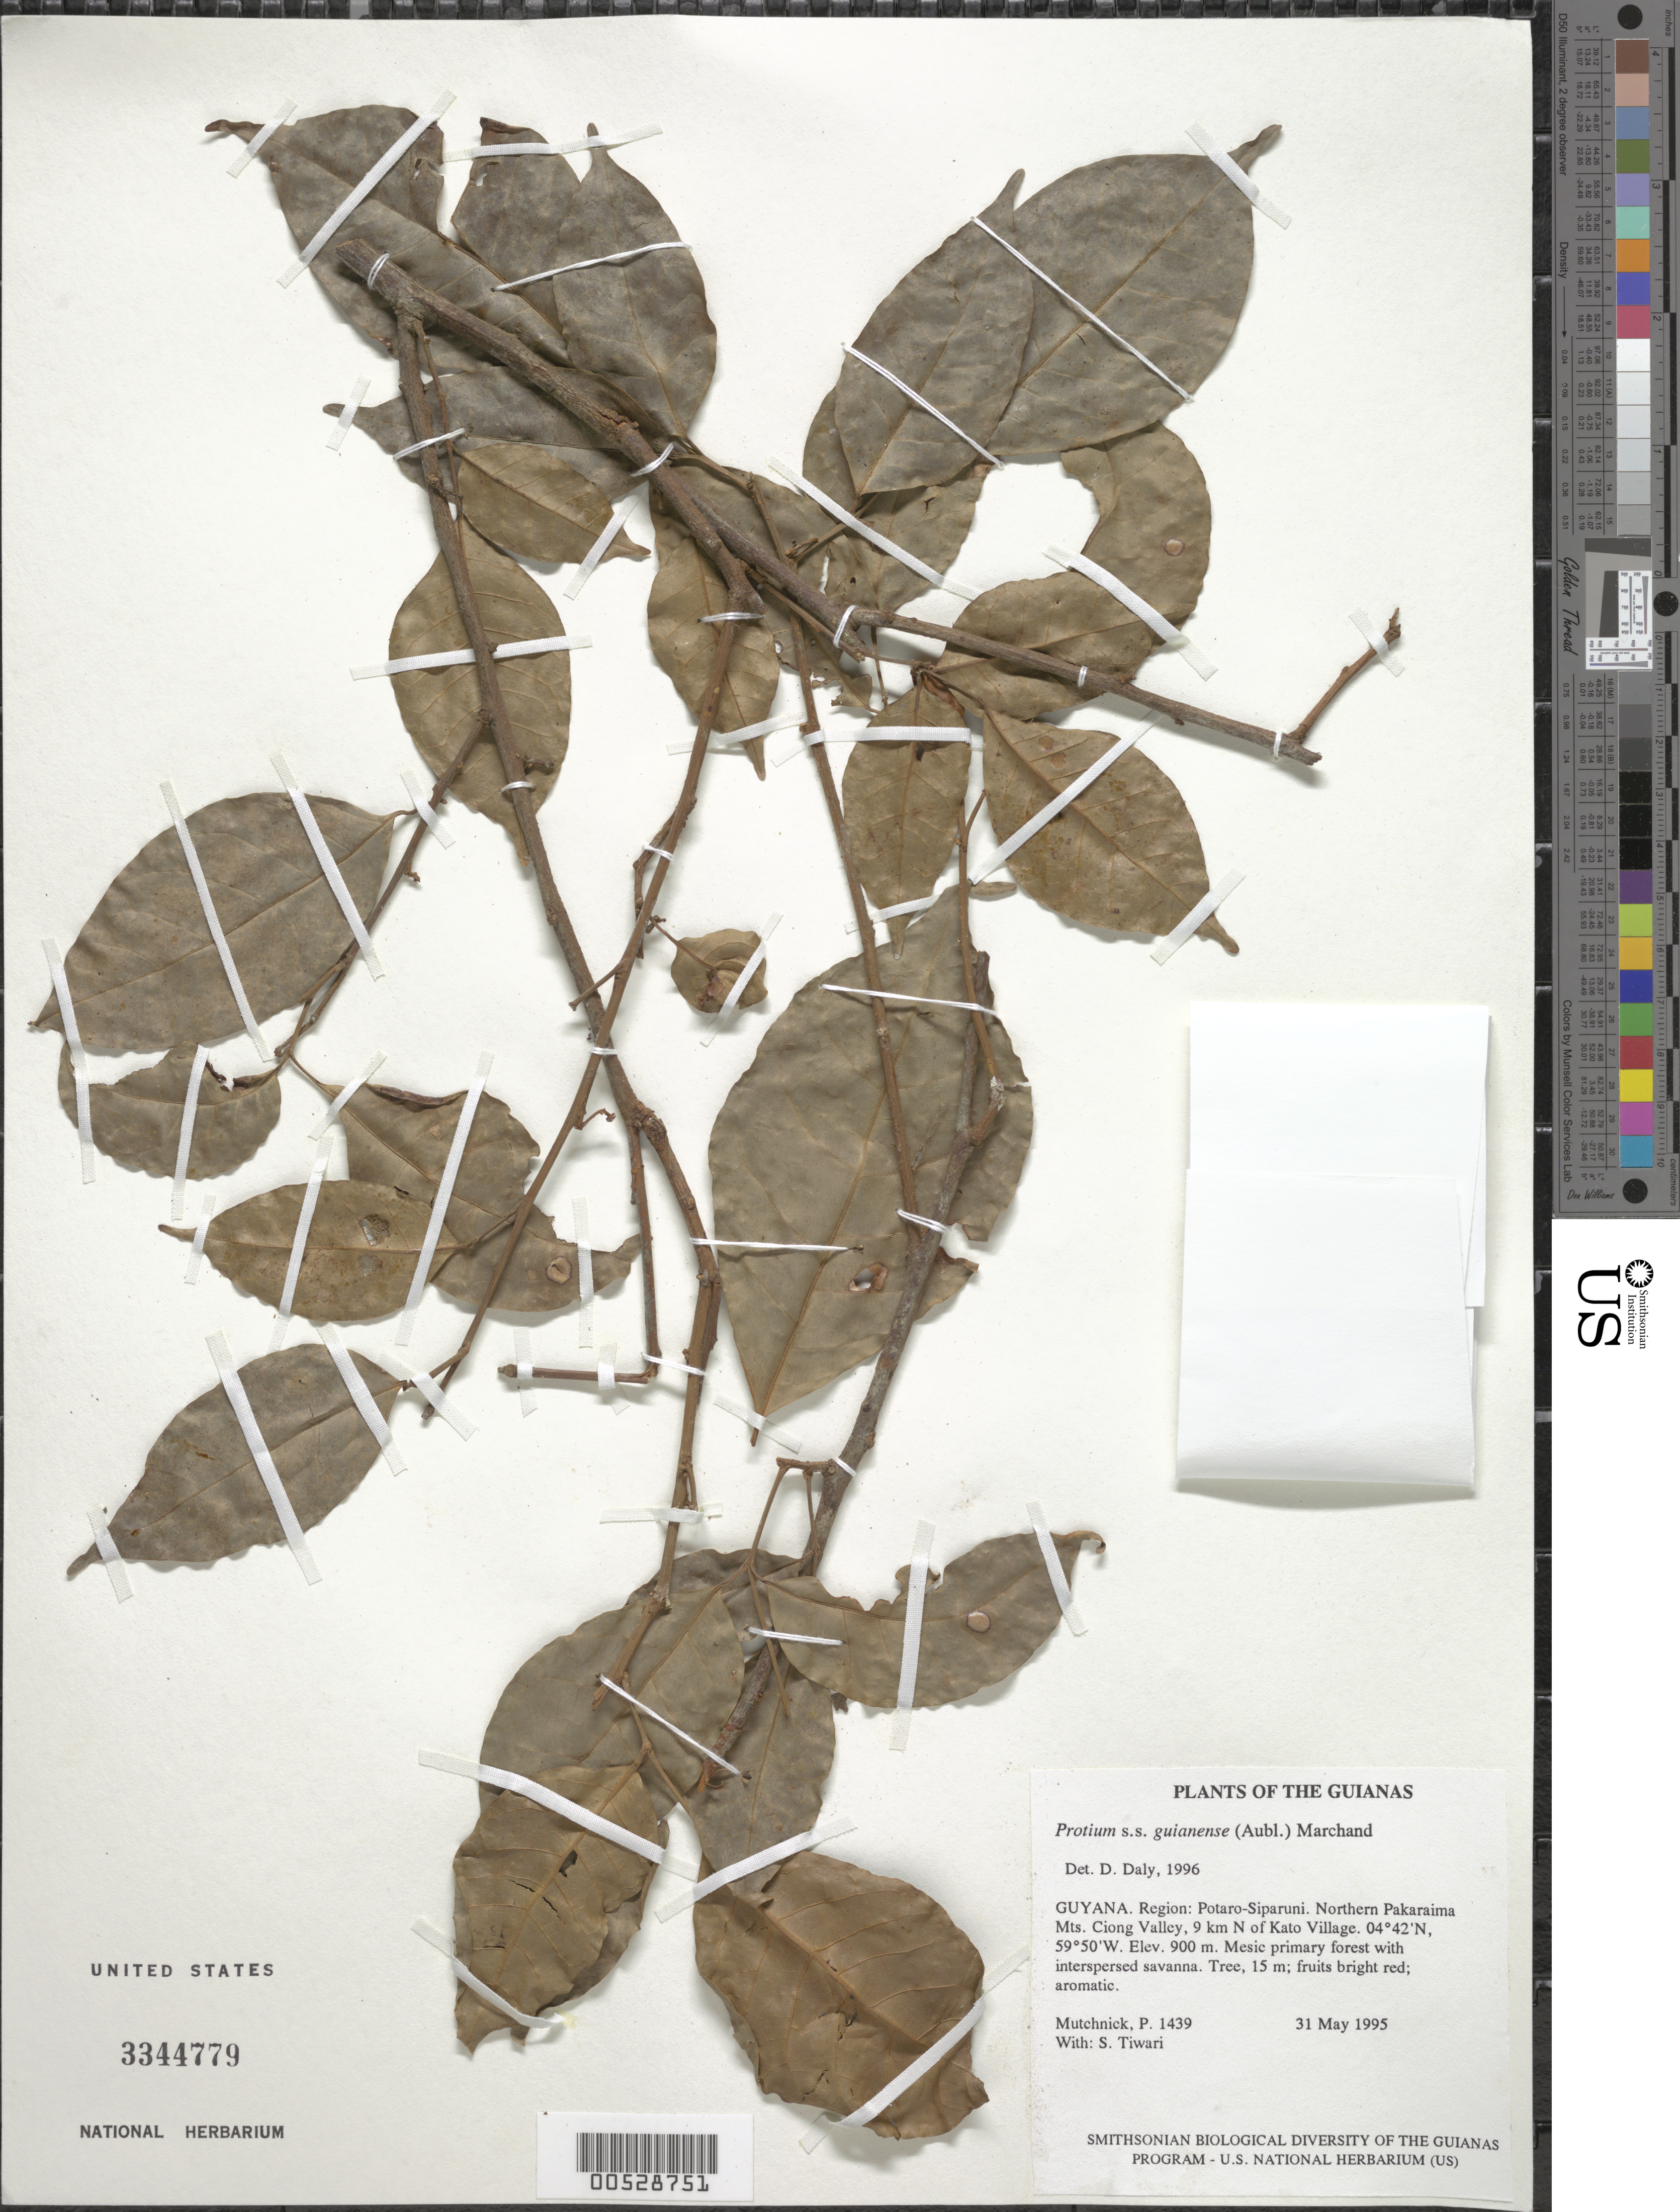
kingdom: Plantae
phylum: Tracheophyta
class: Magnoliopsida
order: Sapindales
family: Burseraceae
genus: Protium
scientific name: Protium guianense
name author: (Aubl.) Marchand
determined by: Daly, D. C.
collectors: P. Mutchnick & S. Tiwari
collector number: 1439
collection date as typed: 31 May 1995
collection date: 1995-05-31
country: Guyana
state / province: Potaro-Siparuni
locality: Northern Pakaraima Mts. Ciong Valley, 9 km N of Kato Village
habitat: Mesic primary forest with interspersed savanna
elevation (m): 900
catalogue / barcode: US 3344779